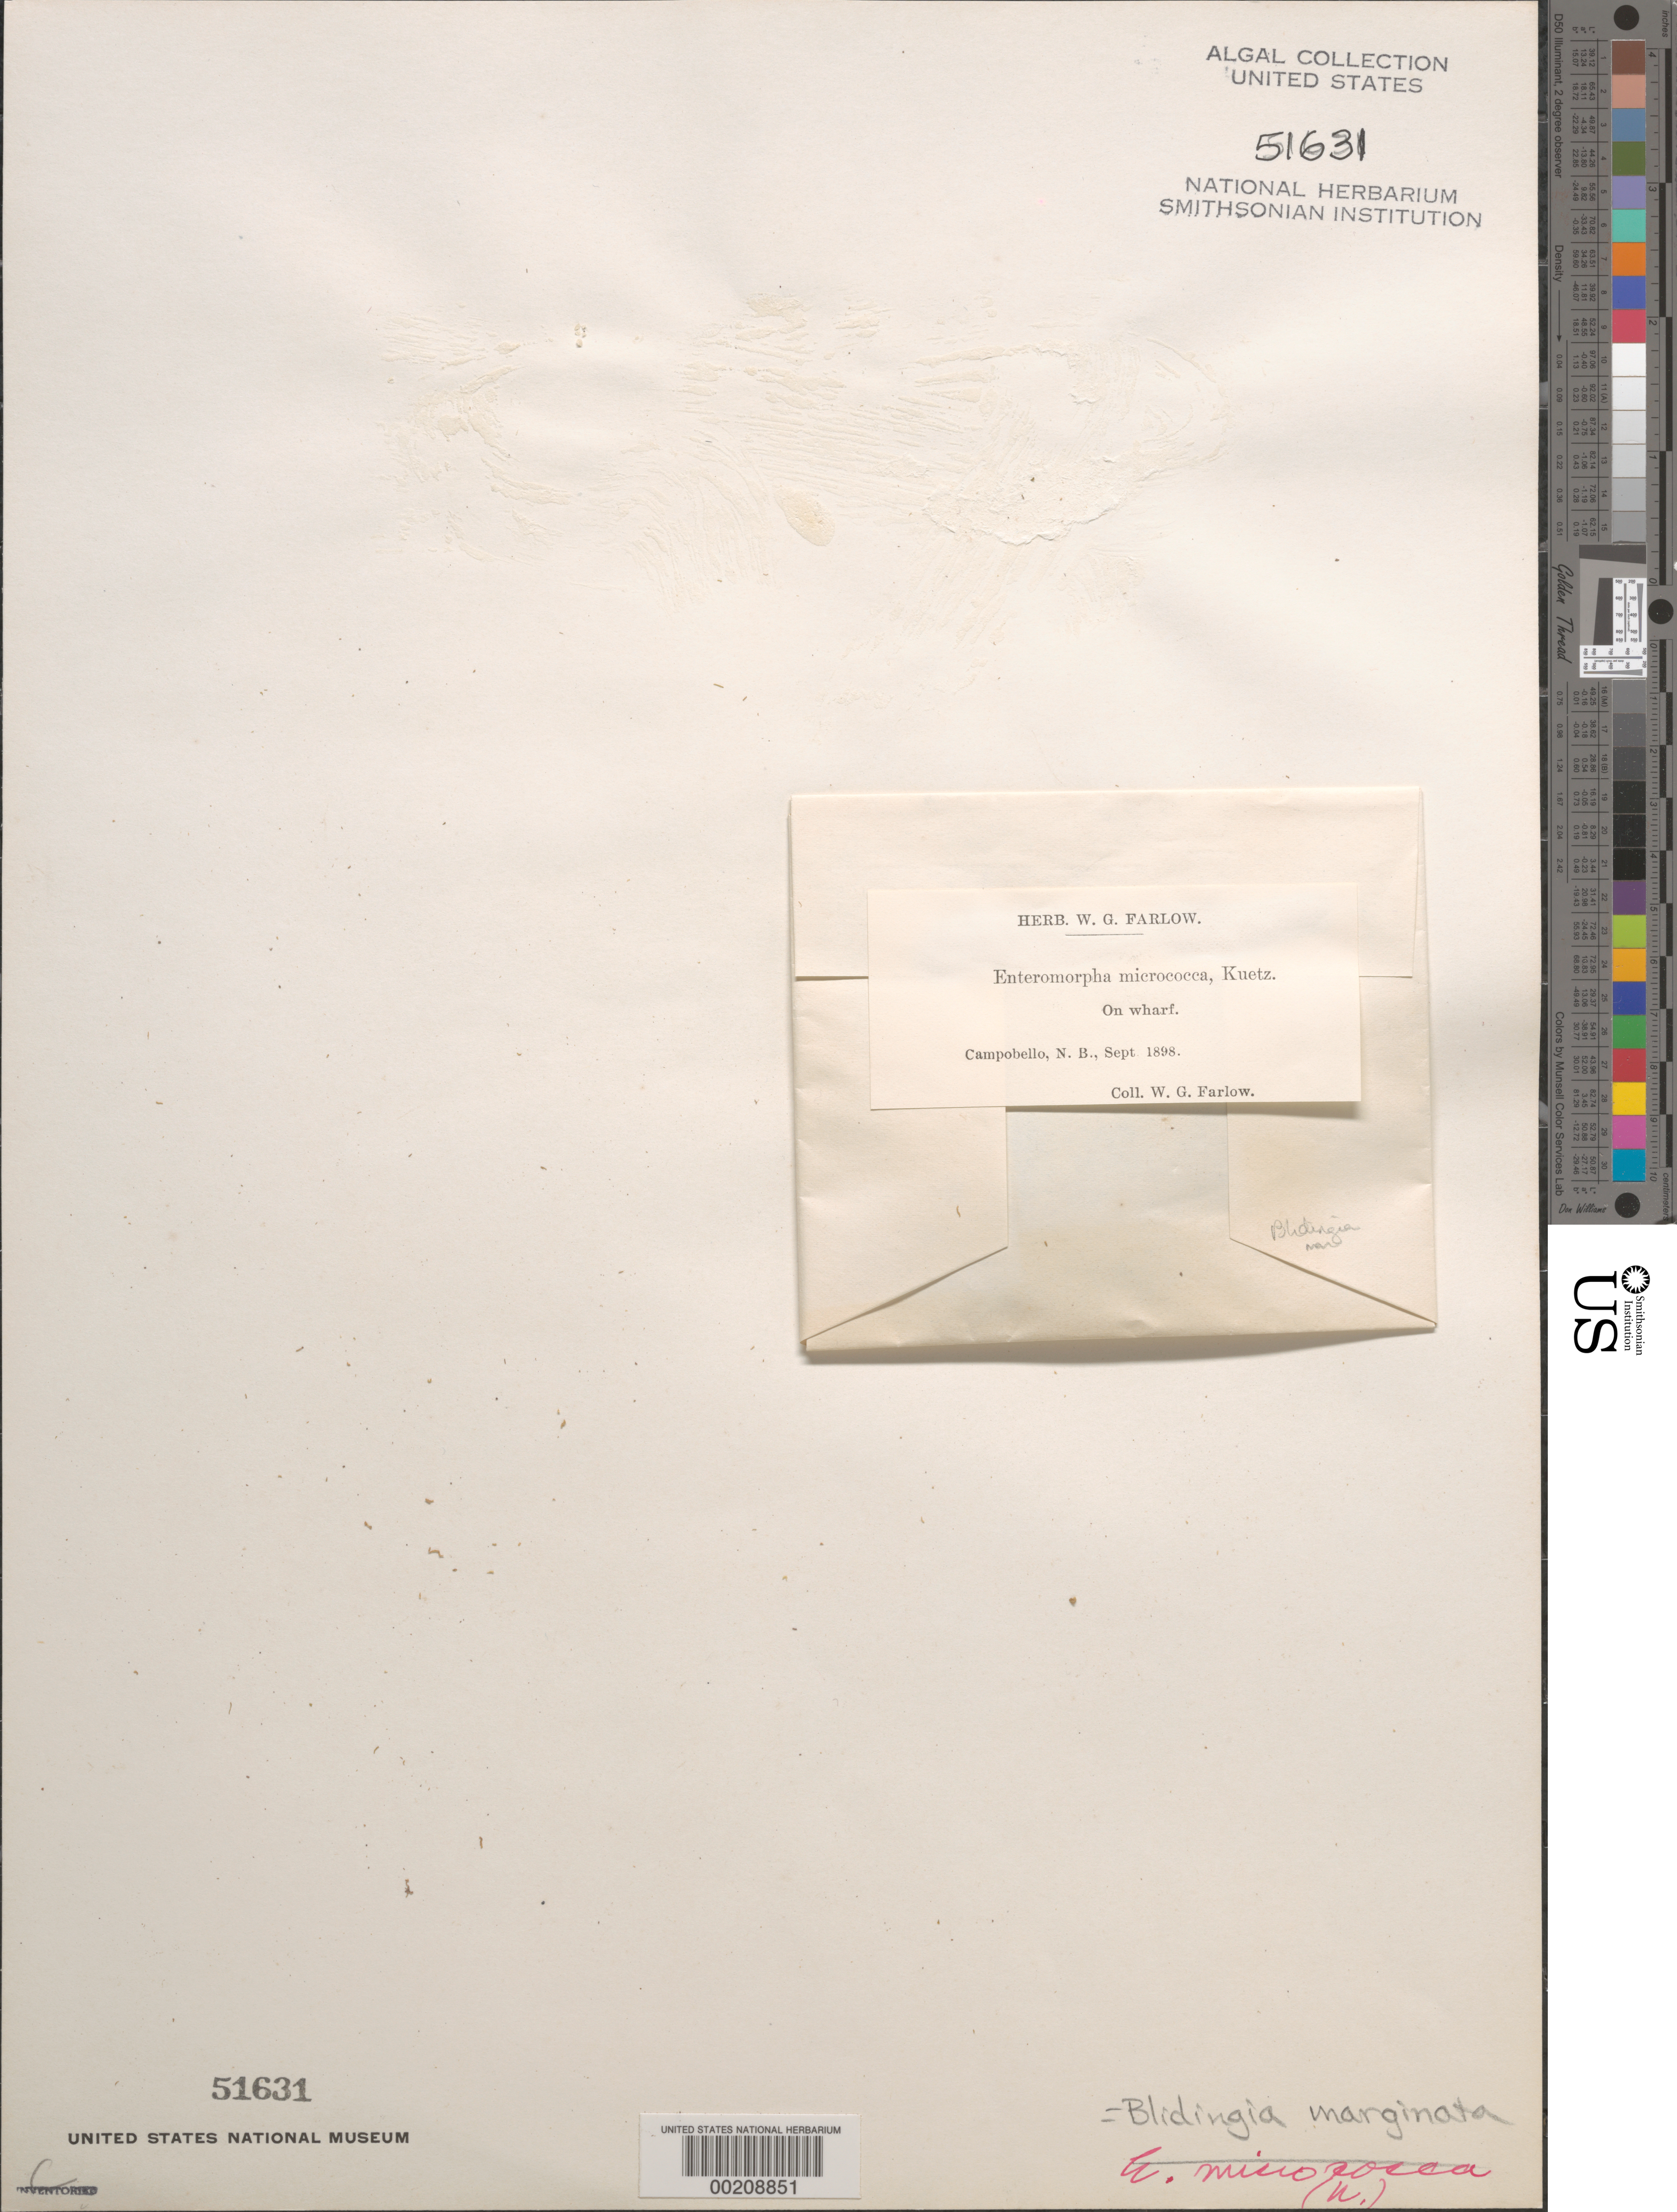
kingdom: Plantae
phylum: Chlorophyta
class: Ulvophyceae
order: Ulvales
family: Kornmanniaceae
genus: Blidingia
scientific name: Blidingia marginata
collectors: W. G. Farlow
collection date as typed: Sep 1898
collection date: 1898-09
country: Canada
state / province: New Brunswick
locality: Campobello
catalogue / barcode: US 51631